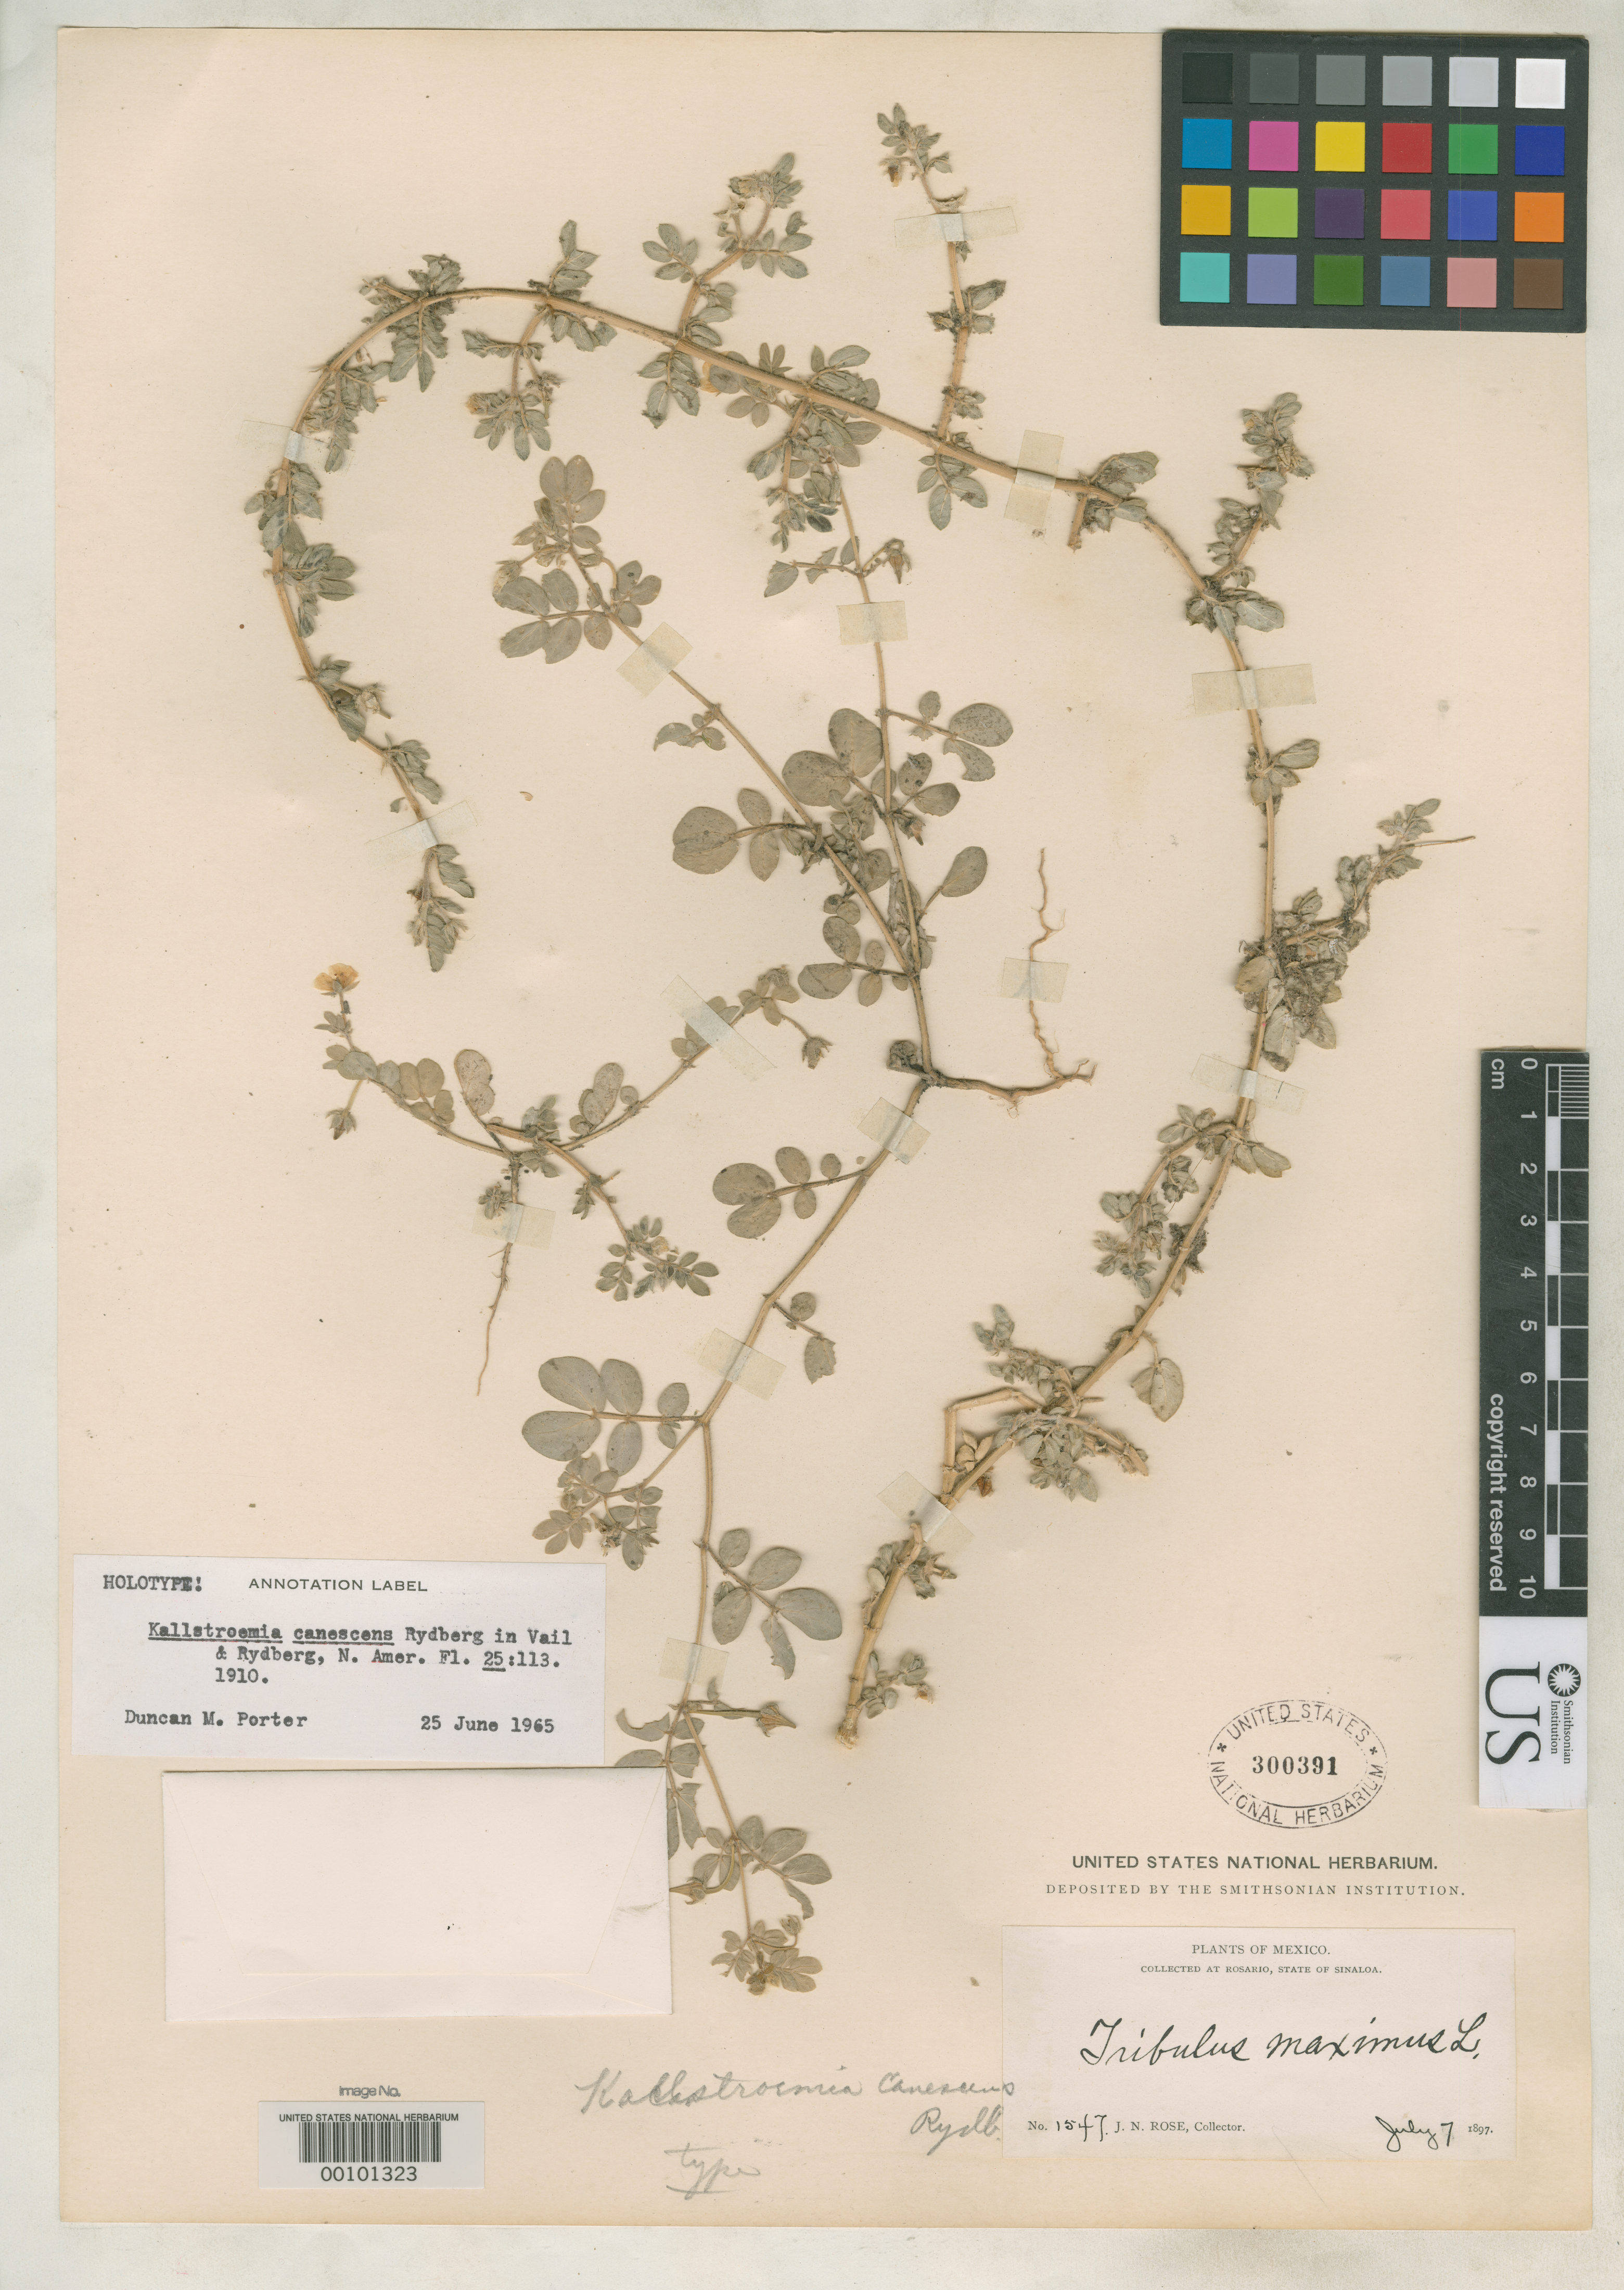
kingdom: Plantae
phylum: Tracheophyta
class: Magnoliopsida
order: Zygophyllales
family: Zygophyllaceae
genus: Kallstroemia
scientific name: Kallstroemia canescens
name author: Rydb.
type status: Holotype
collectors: J. N. Rose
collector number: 1547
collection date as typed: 07 Jul 1897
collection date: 1897-07-07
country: Mexico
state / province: Sinaloa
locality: Rosario.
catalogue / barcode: US 300391